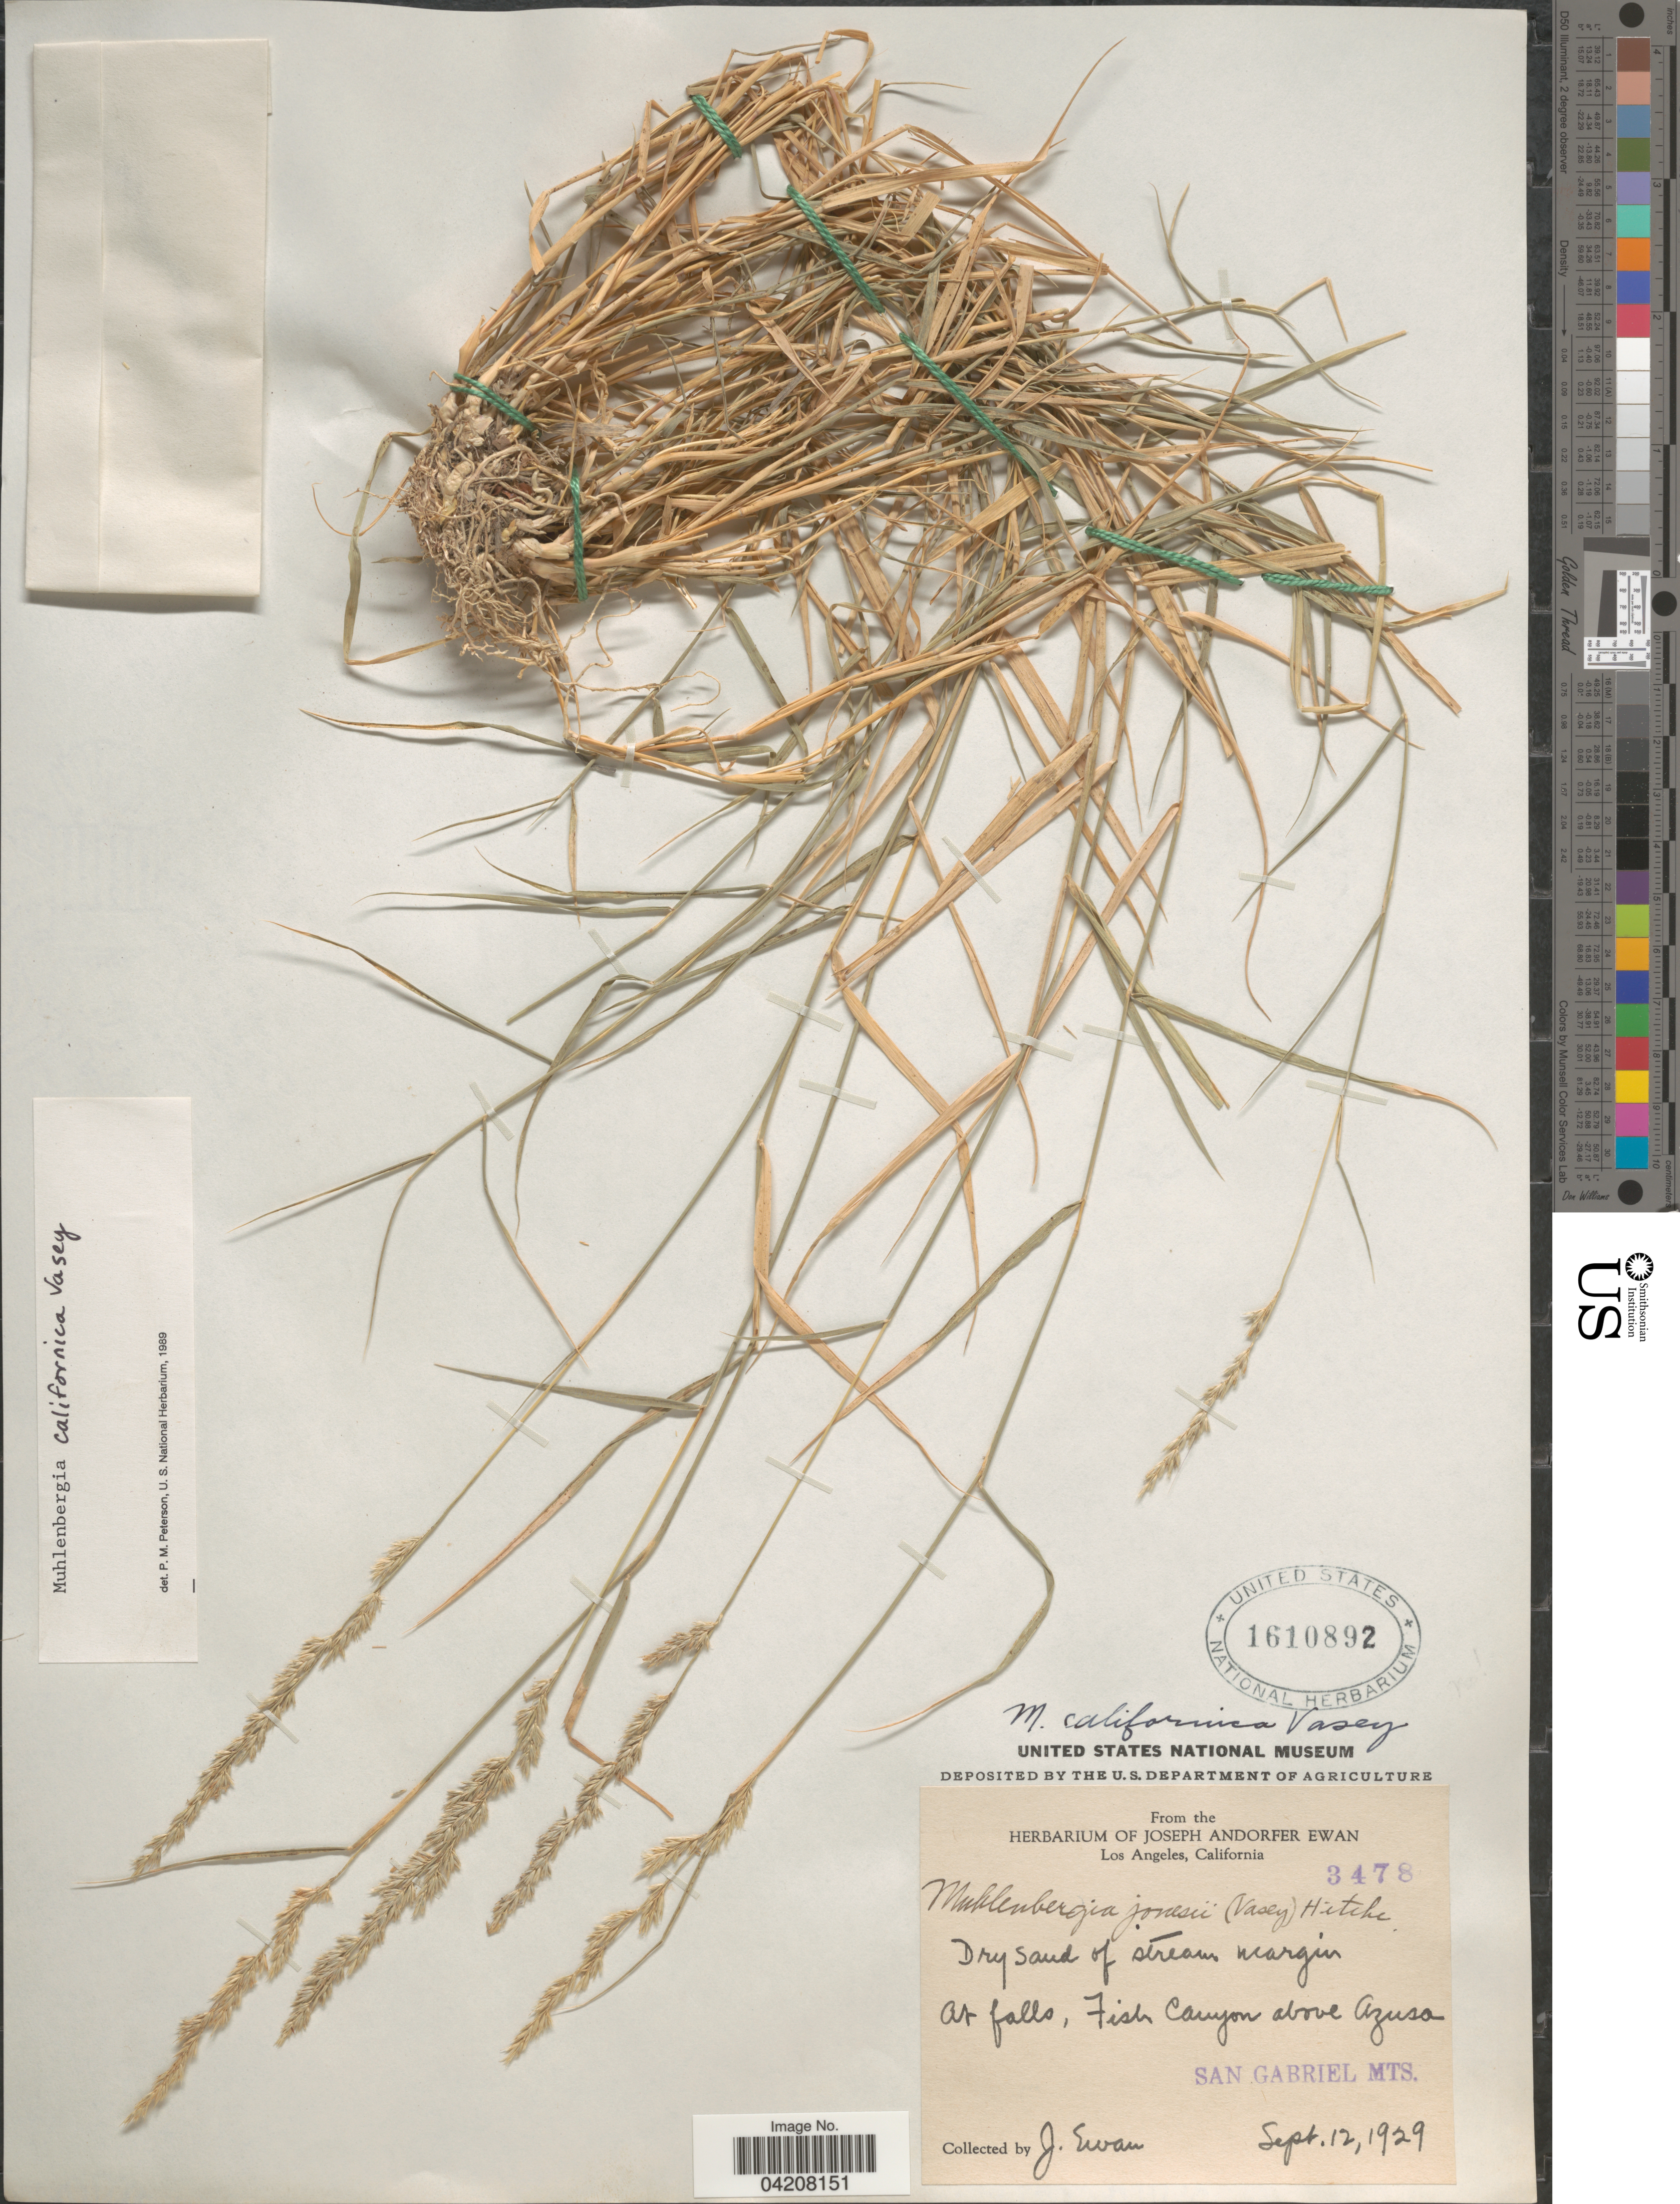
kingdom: Plantae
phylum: Tracheophyta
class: Liliopsida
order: Poales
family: Poaceae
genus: Muhlenbergia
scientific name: Muhlenbergia californica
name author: Vasey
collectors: J. A. Ewan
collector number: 3478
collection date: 1929-09-12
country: United States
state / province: California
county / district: Los Angeles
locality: Dry sand of stream margin. At falls, Fish Canyon above Azusa. San Gabriel Mts.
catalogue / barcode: US 1610892